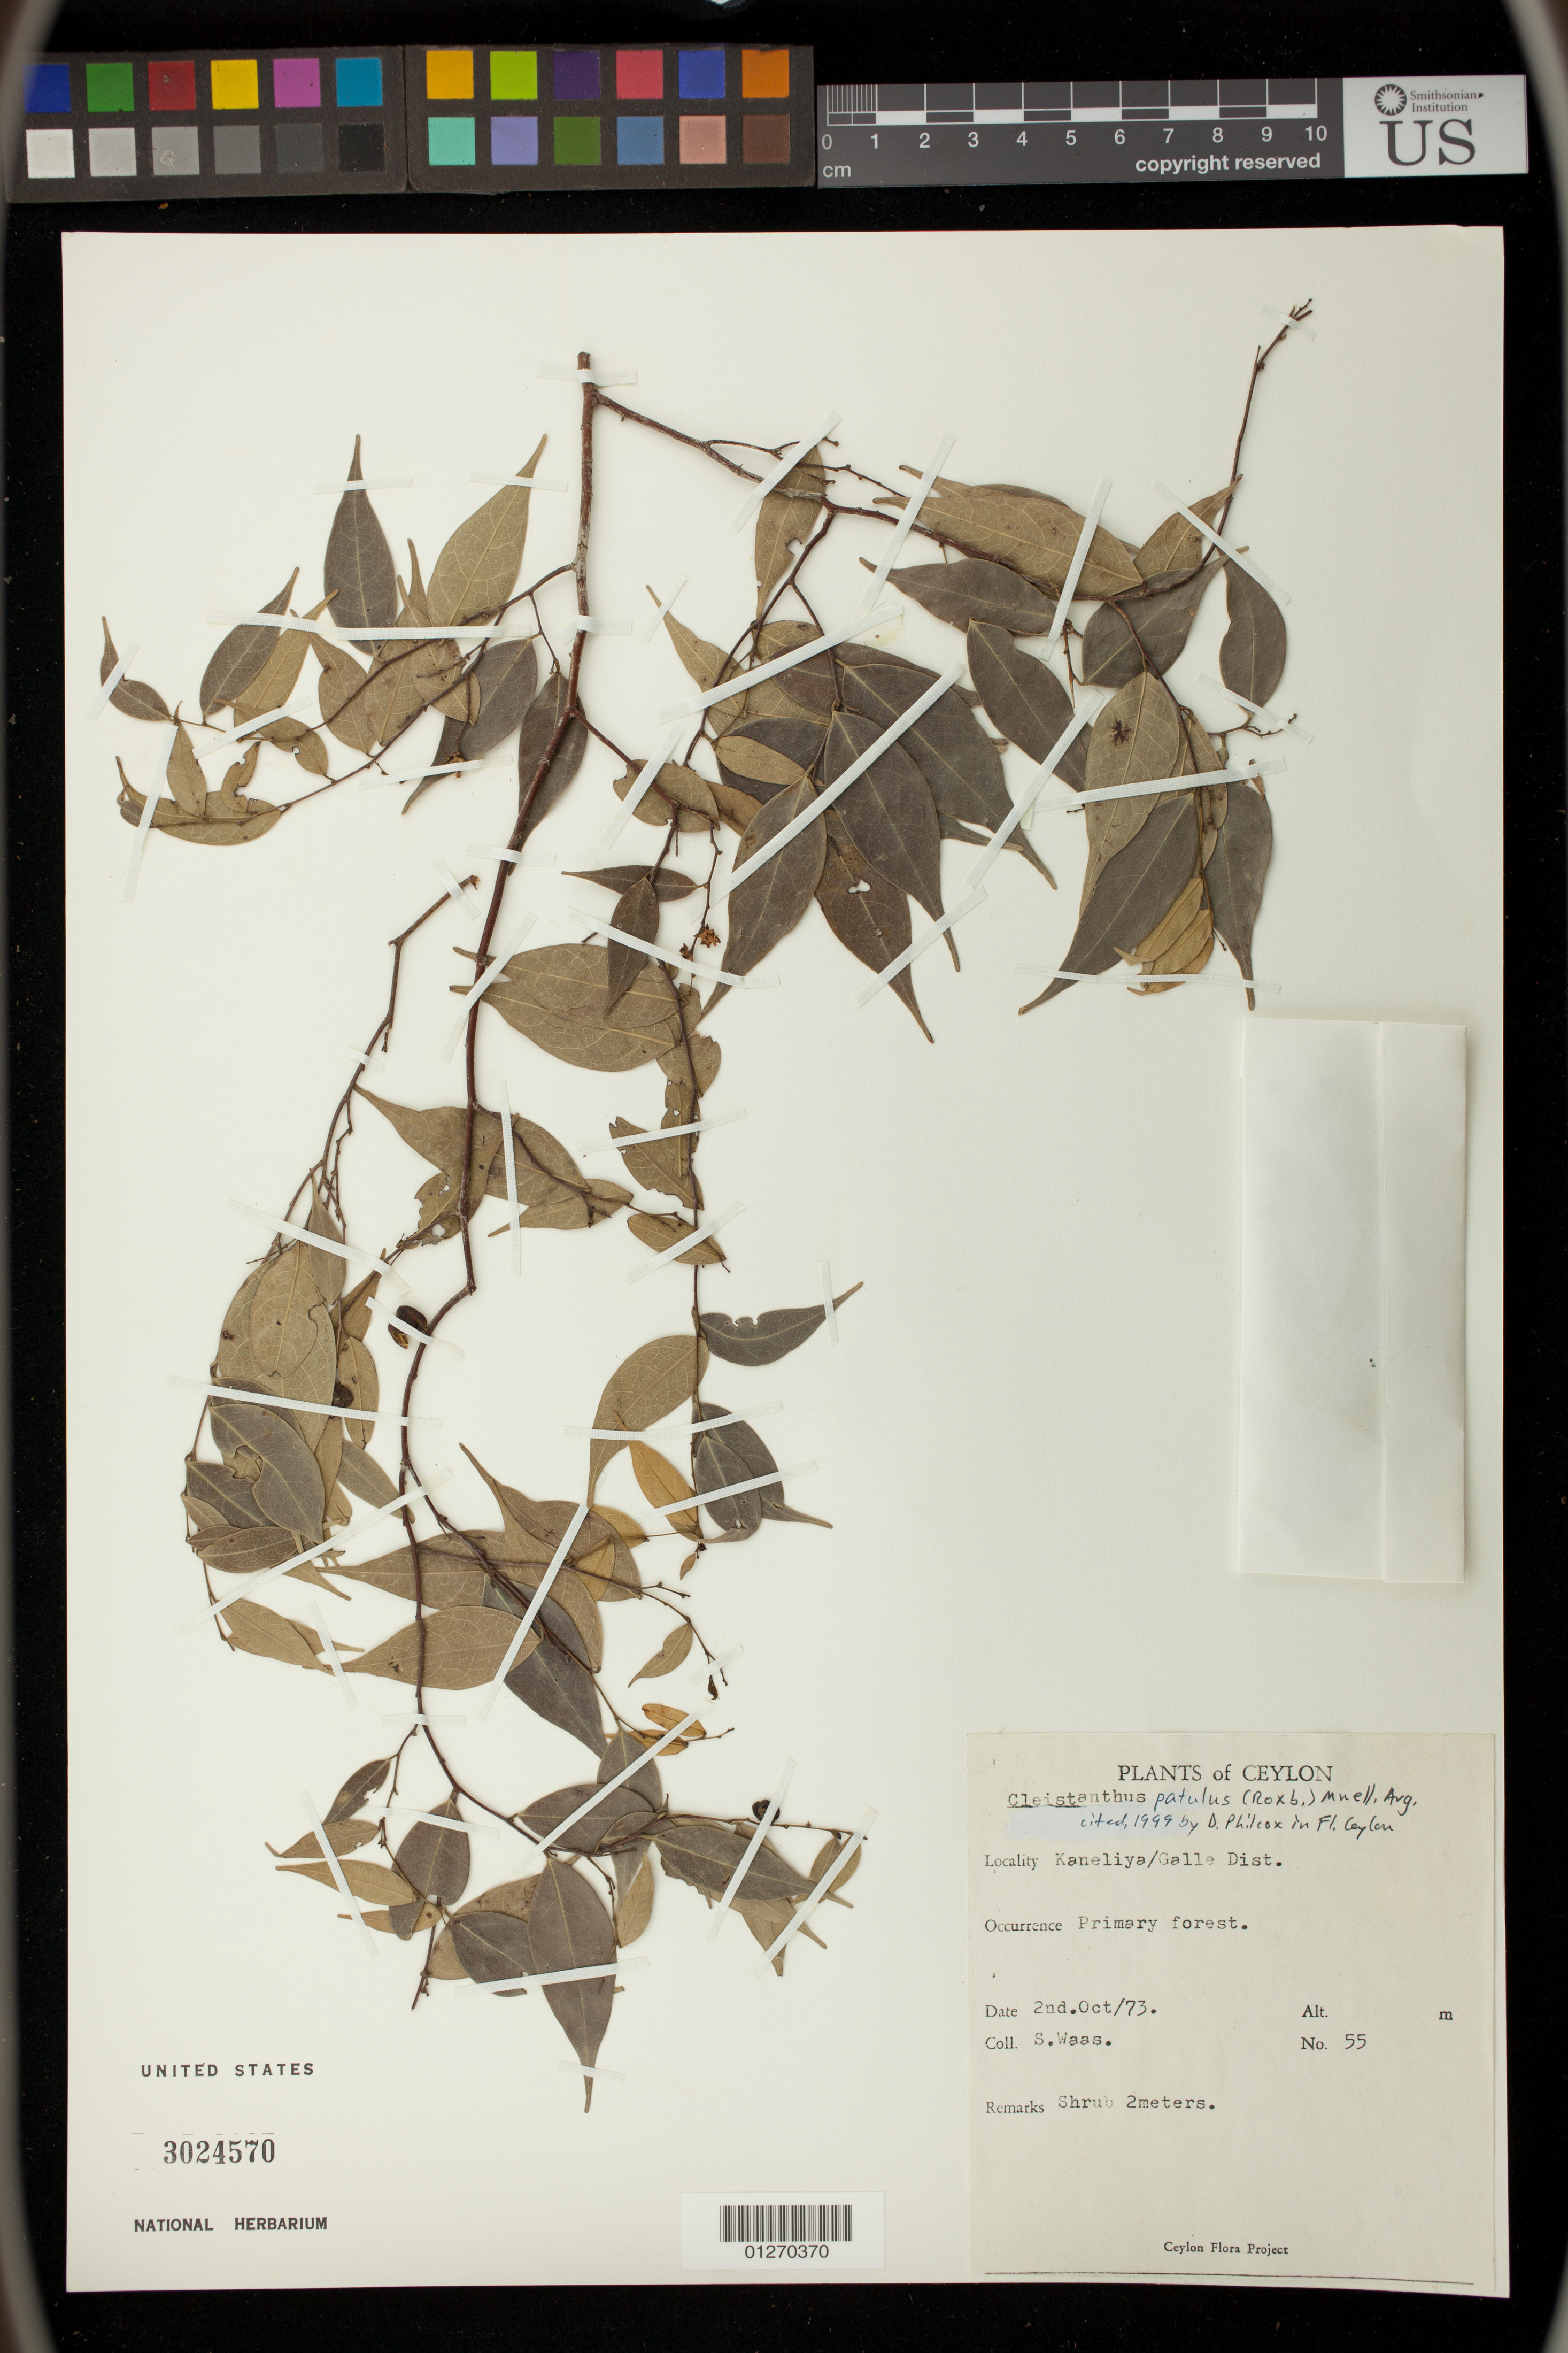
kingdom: Plantae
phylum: Tracheophyta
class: Magnoliopsida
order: Malpighiales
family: Phyllanthaceae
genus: Cleistanthus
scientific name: Cleistanthus patulus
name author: (Roxb.) Müll. Arg.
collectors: S. Waas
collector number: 55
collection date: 1973-10-02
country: Sri Lanka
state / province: Southern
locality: Kaneliya/Galle Dist.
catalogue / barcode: US 3024570